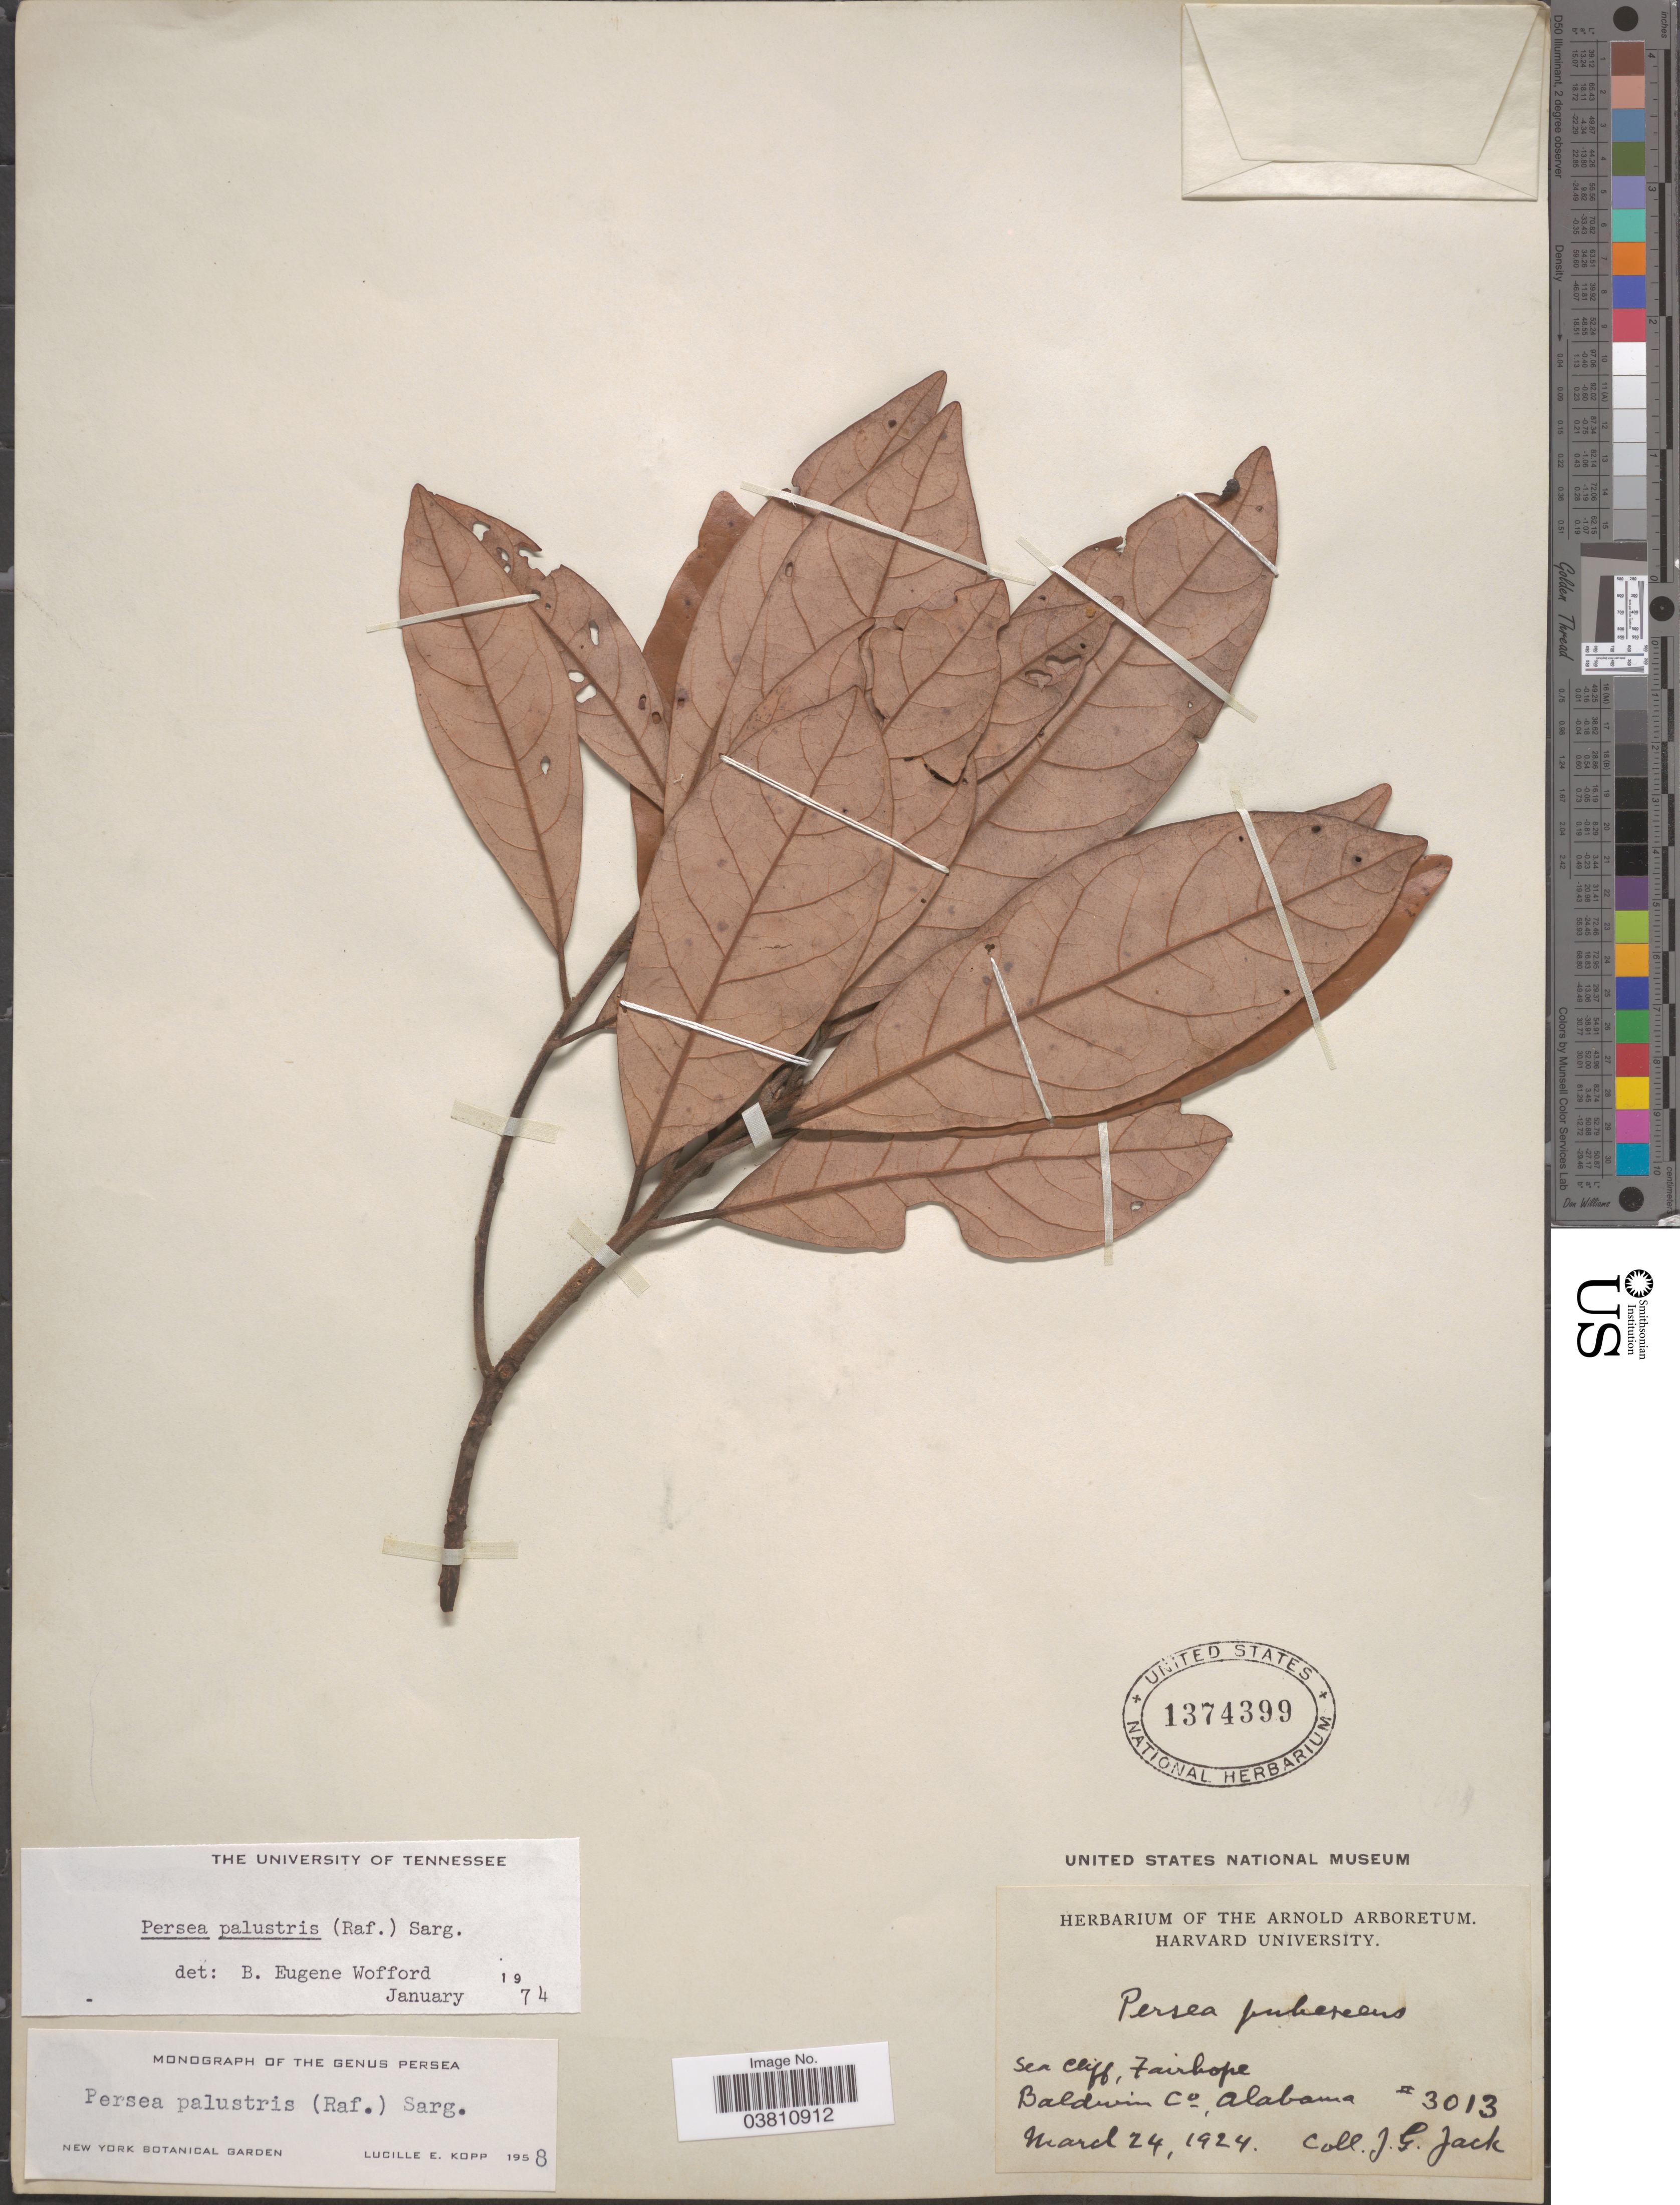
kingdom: Plantae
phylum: Tracheophyta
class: Magnoliopsida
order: Laurales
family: Lauraceae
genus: Persea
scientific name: Persea palustris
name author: (Raf.) Sarg.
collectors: J. G. Jack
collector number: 3013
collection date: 1924-03-24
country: United States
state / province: Alabama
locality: Sea Cliff, Fairhope. Baldwin Co.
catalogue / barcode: US 1374399